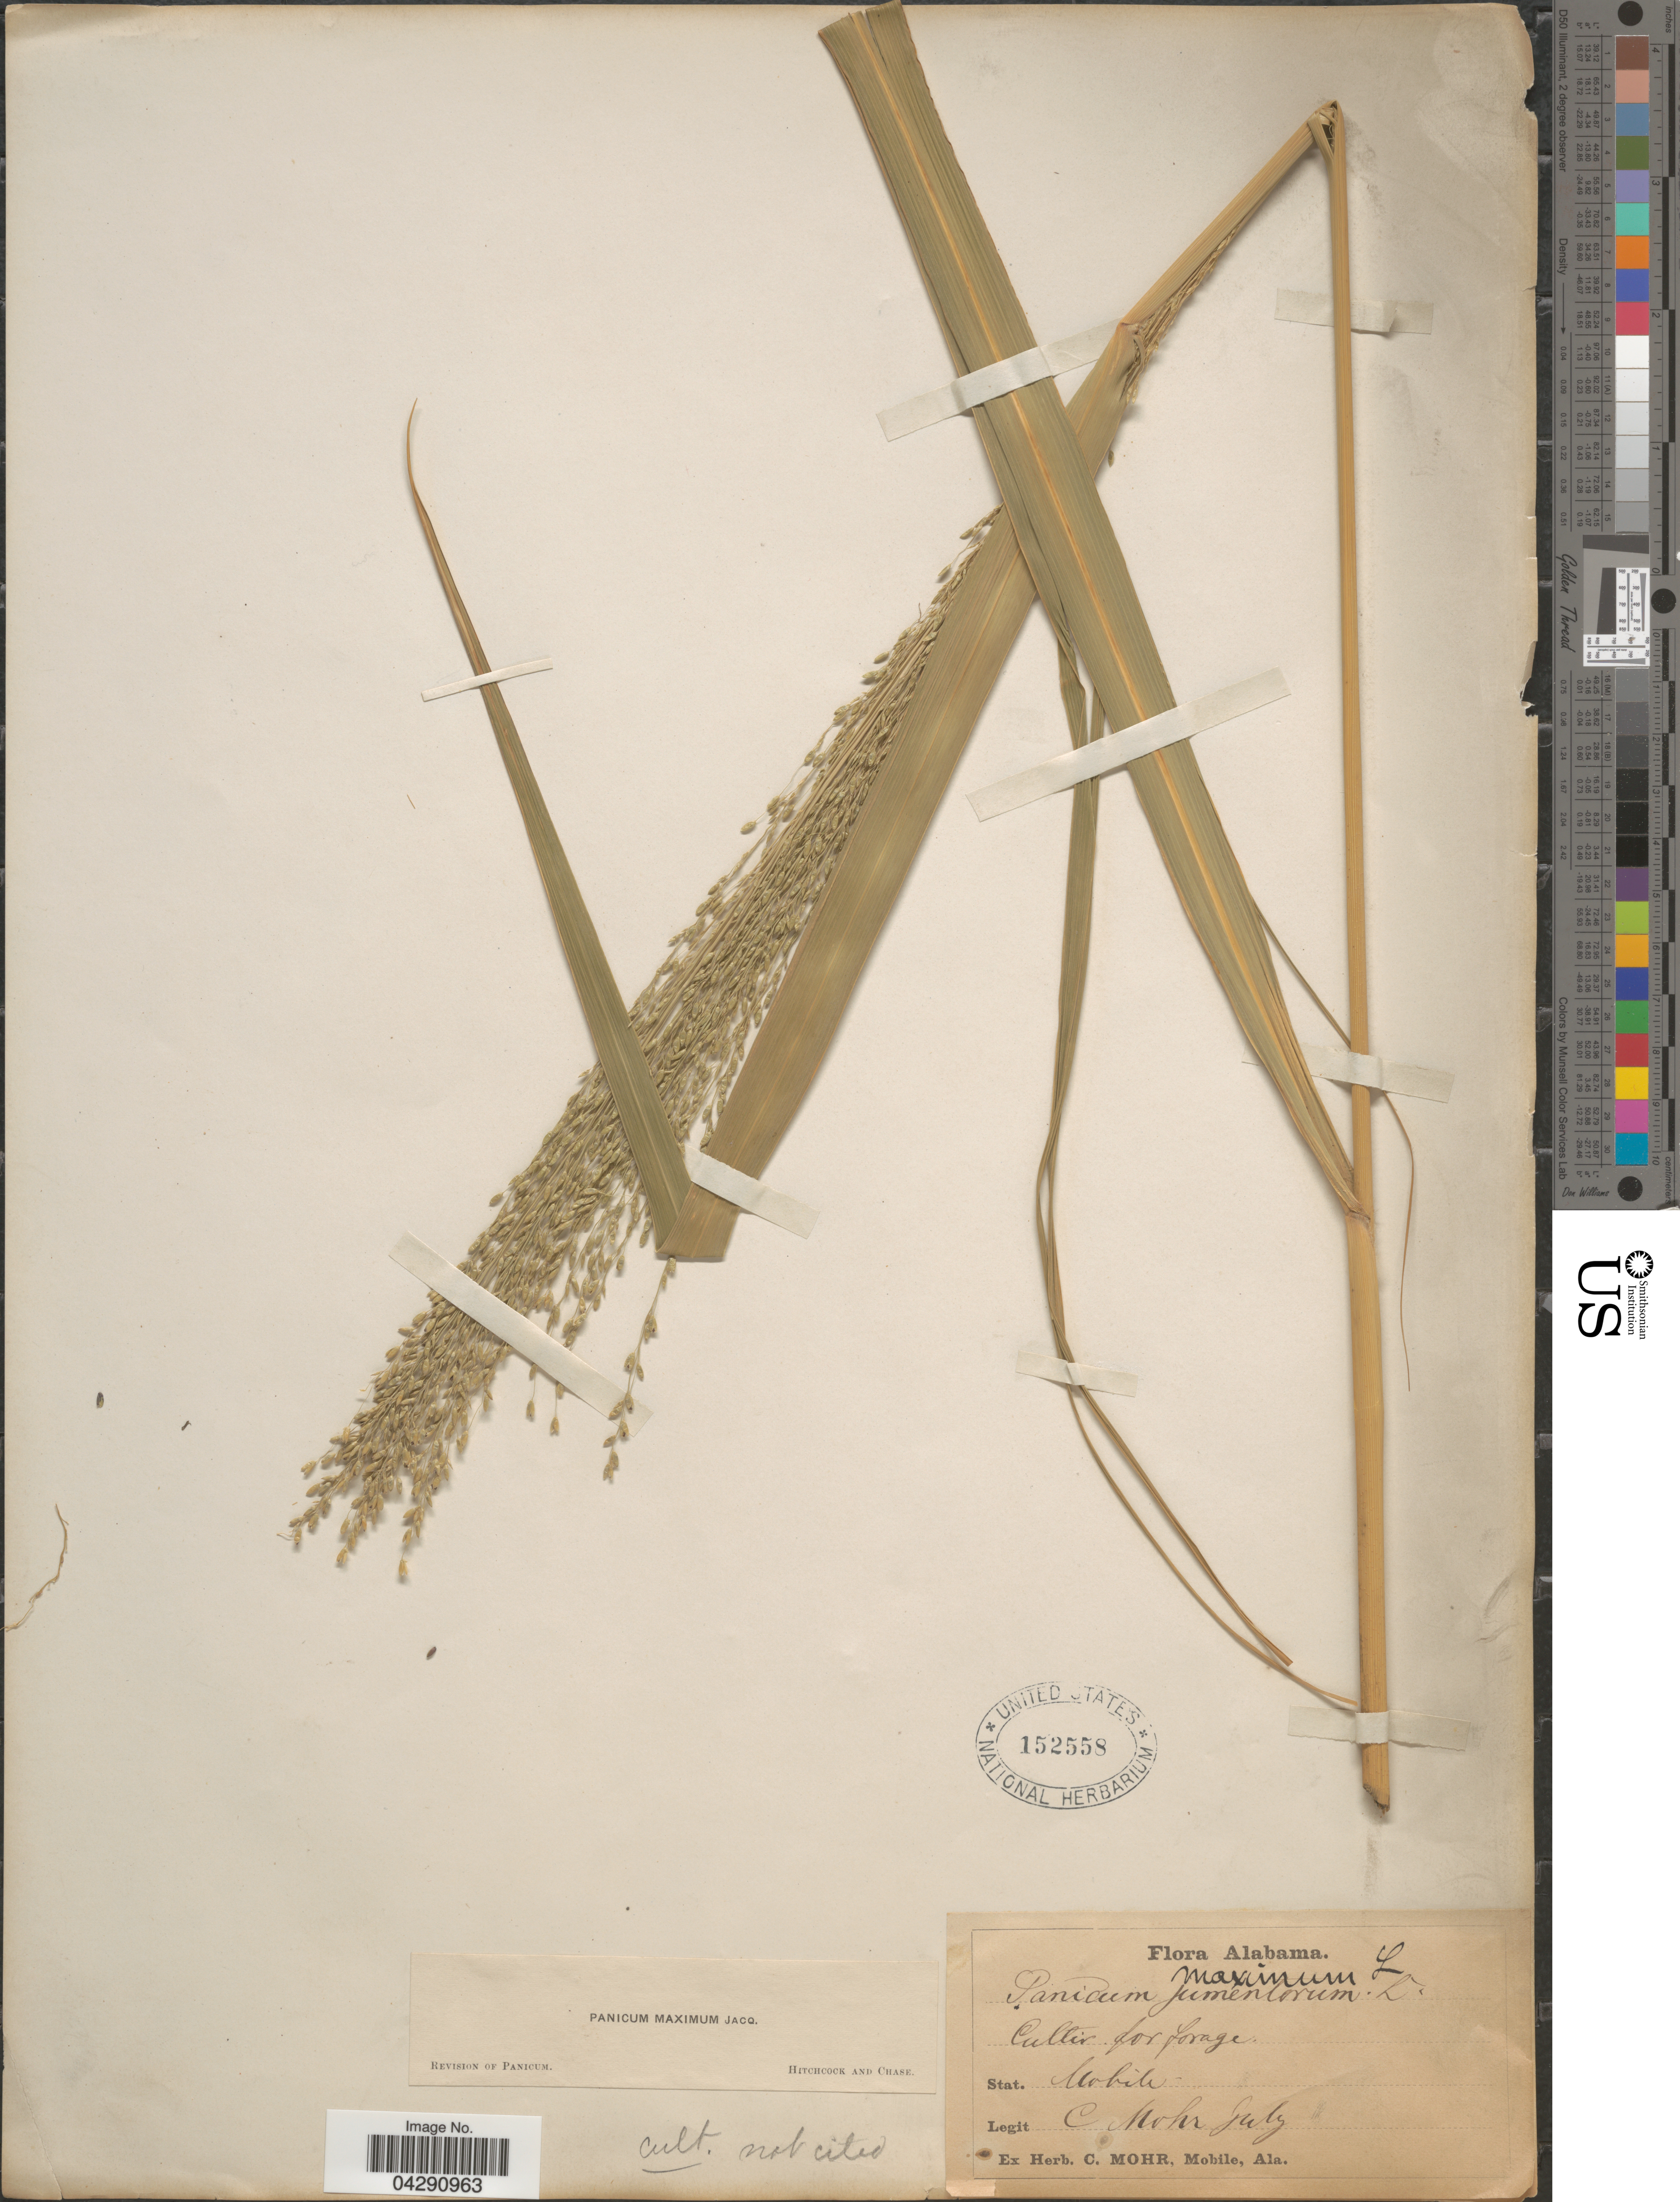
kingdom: Plantae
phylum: Tracheophyta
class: Liliopsida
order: Poales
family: Poaceae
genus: Megathyrsus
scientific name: Megathyrsus maximus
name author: (Jacq.) B.K. Simon & S.W.L. Jacobs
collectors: C. T. Mohr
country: United States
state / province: Alabama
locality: Stat. Mobile.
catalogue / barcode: US 152558